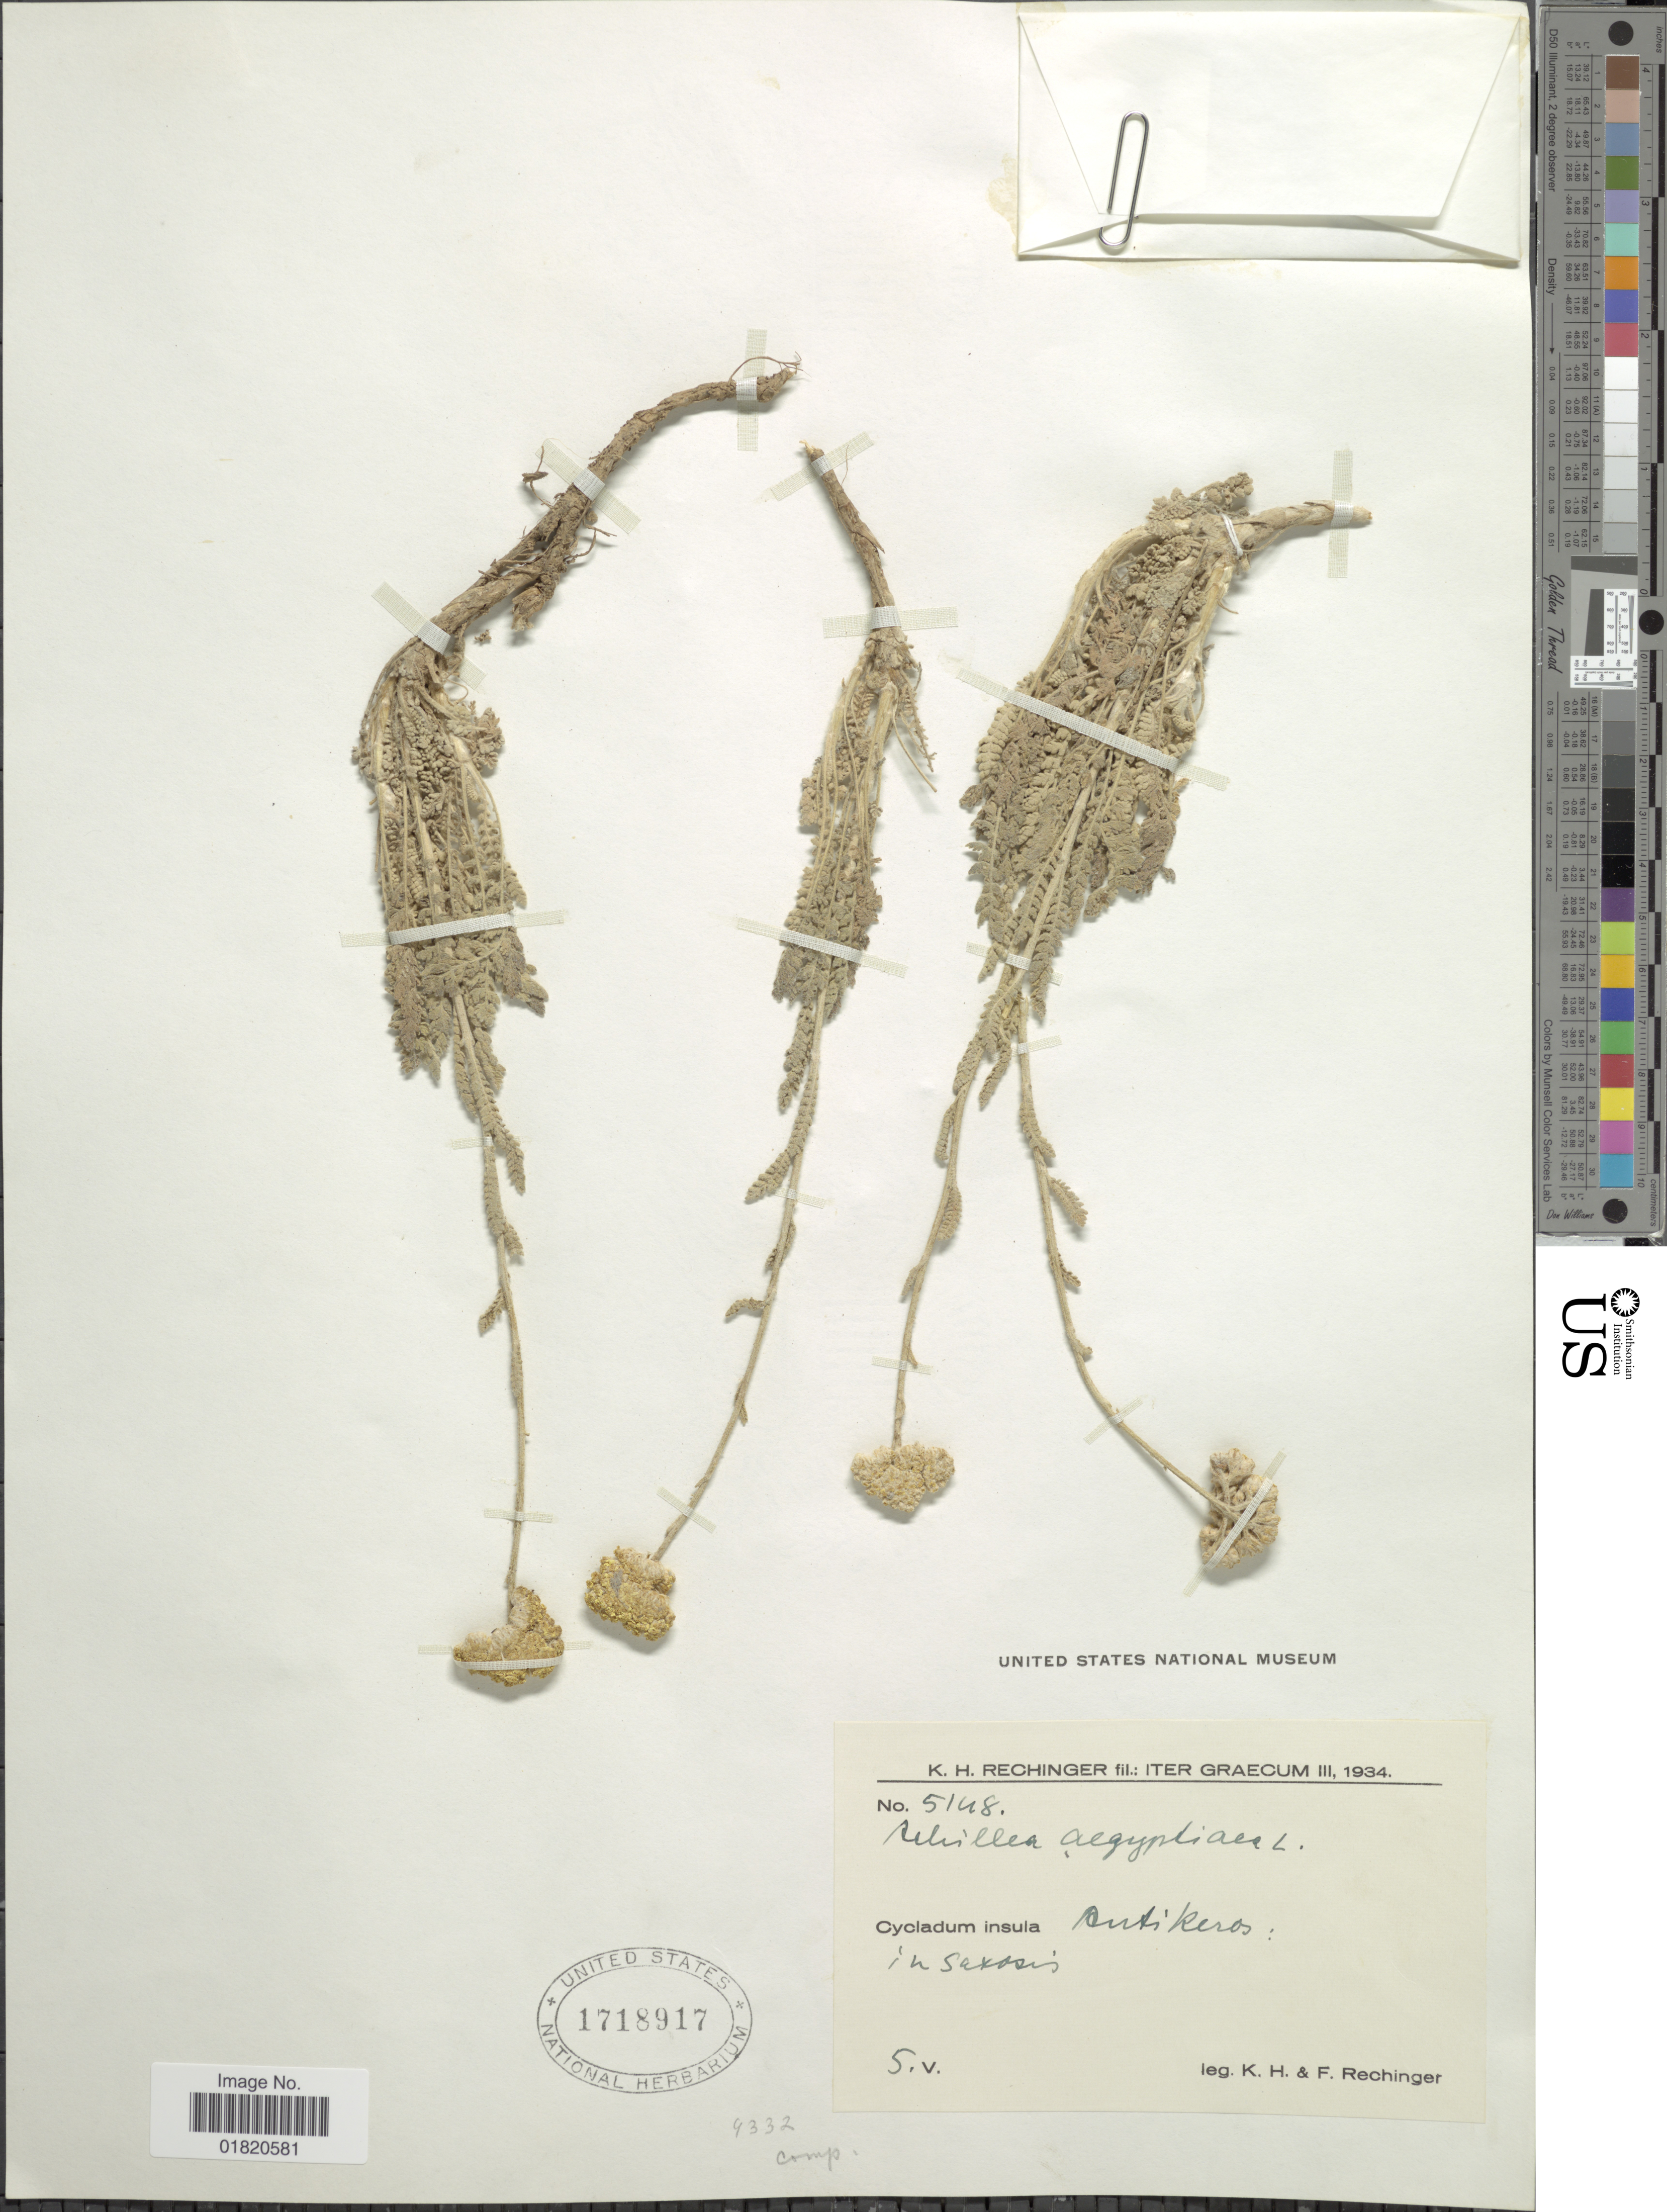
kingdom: Plantae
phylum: Tracheophyta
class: Magnoliopsida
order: Asterales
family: Asteraceae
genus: Achillea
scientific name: Achillea aegyptiaca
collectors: K. H. Rechinger & F. Rechinger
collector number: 5148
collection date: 1934-05-05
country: Greece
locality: Iter Graecum III. Cycladum insula Antikeros: in saxosis.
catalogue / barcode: US 1718917